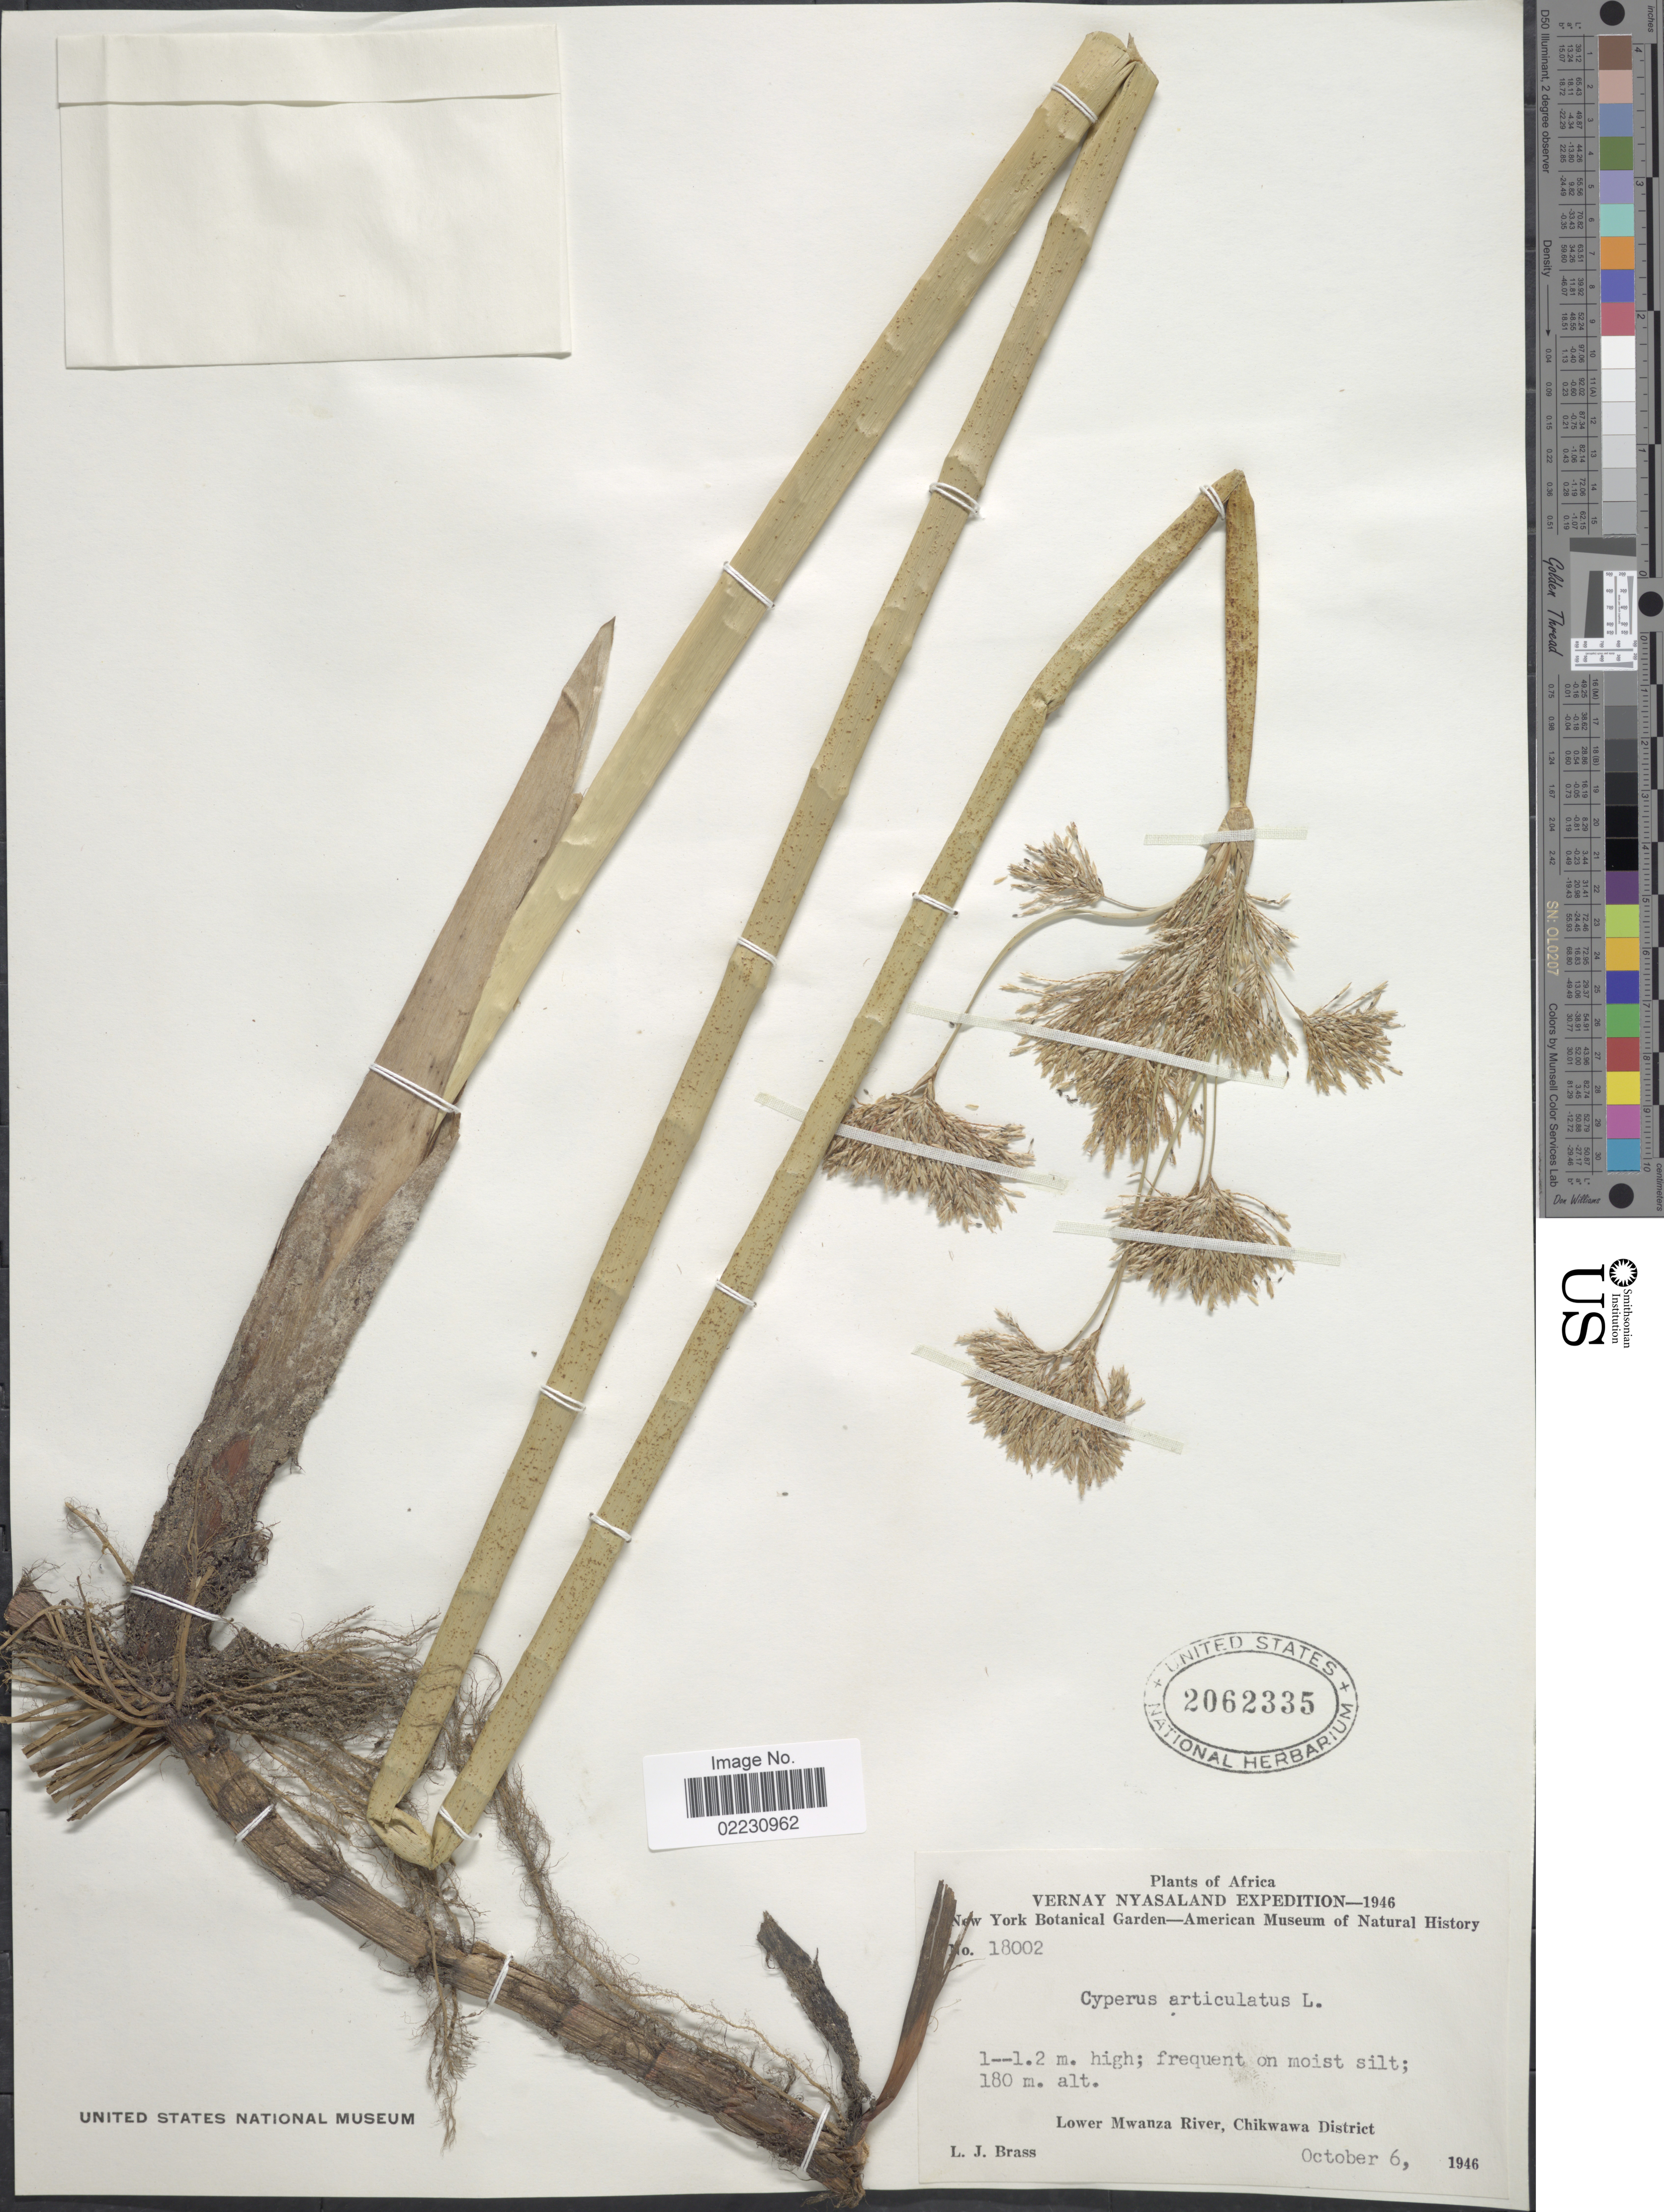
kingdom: Plantae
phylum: Tracheophyta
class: Liliopsida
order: Poales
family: Cyperaceae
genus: Cyperus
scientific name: Cyperus articulatus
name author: L.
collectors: L. J. Brass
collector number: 18002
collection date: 1946-10-06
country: Tanzania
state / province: Mwanza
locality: Nyasaland. Lower Mwanza River, Chikwawa District.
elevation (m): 180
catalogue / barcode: US 2062335